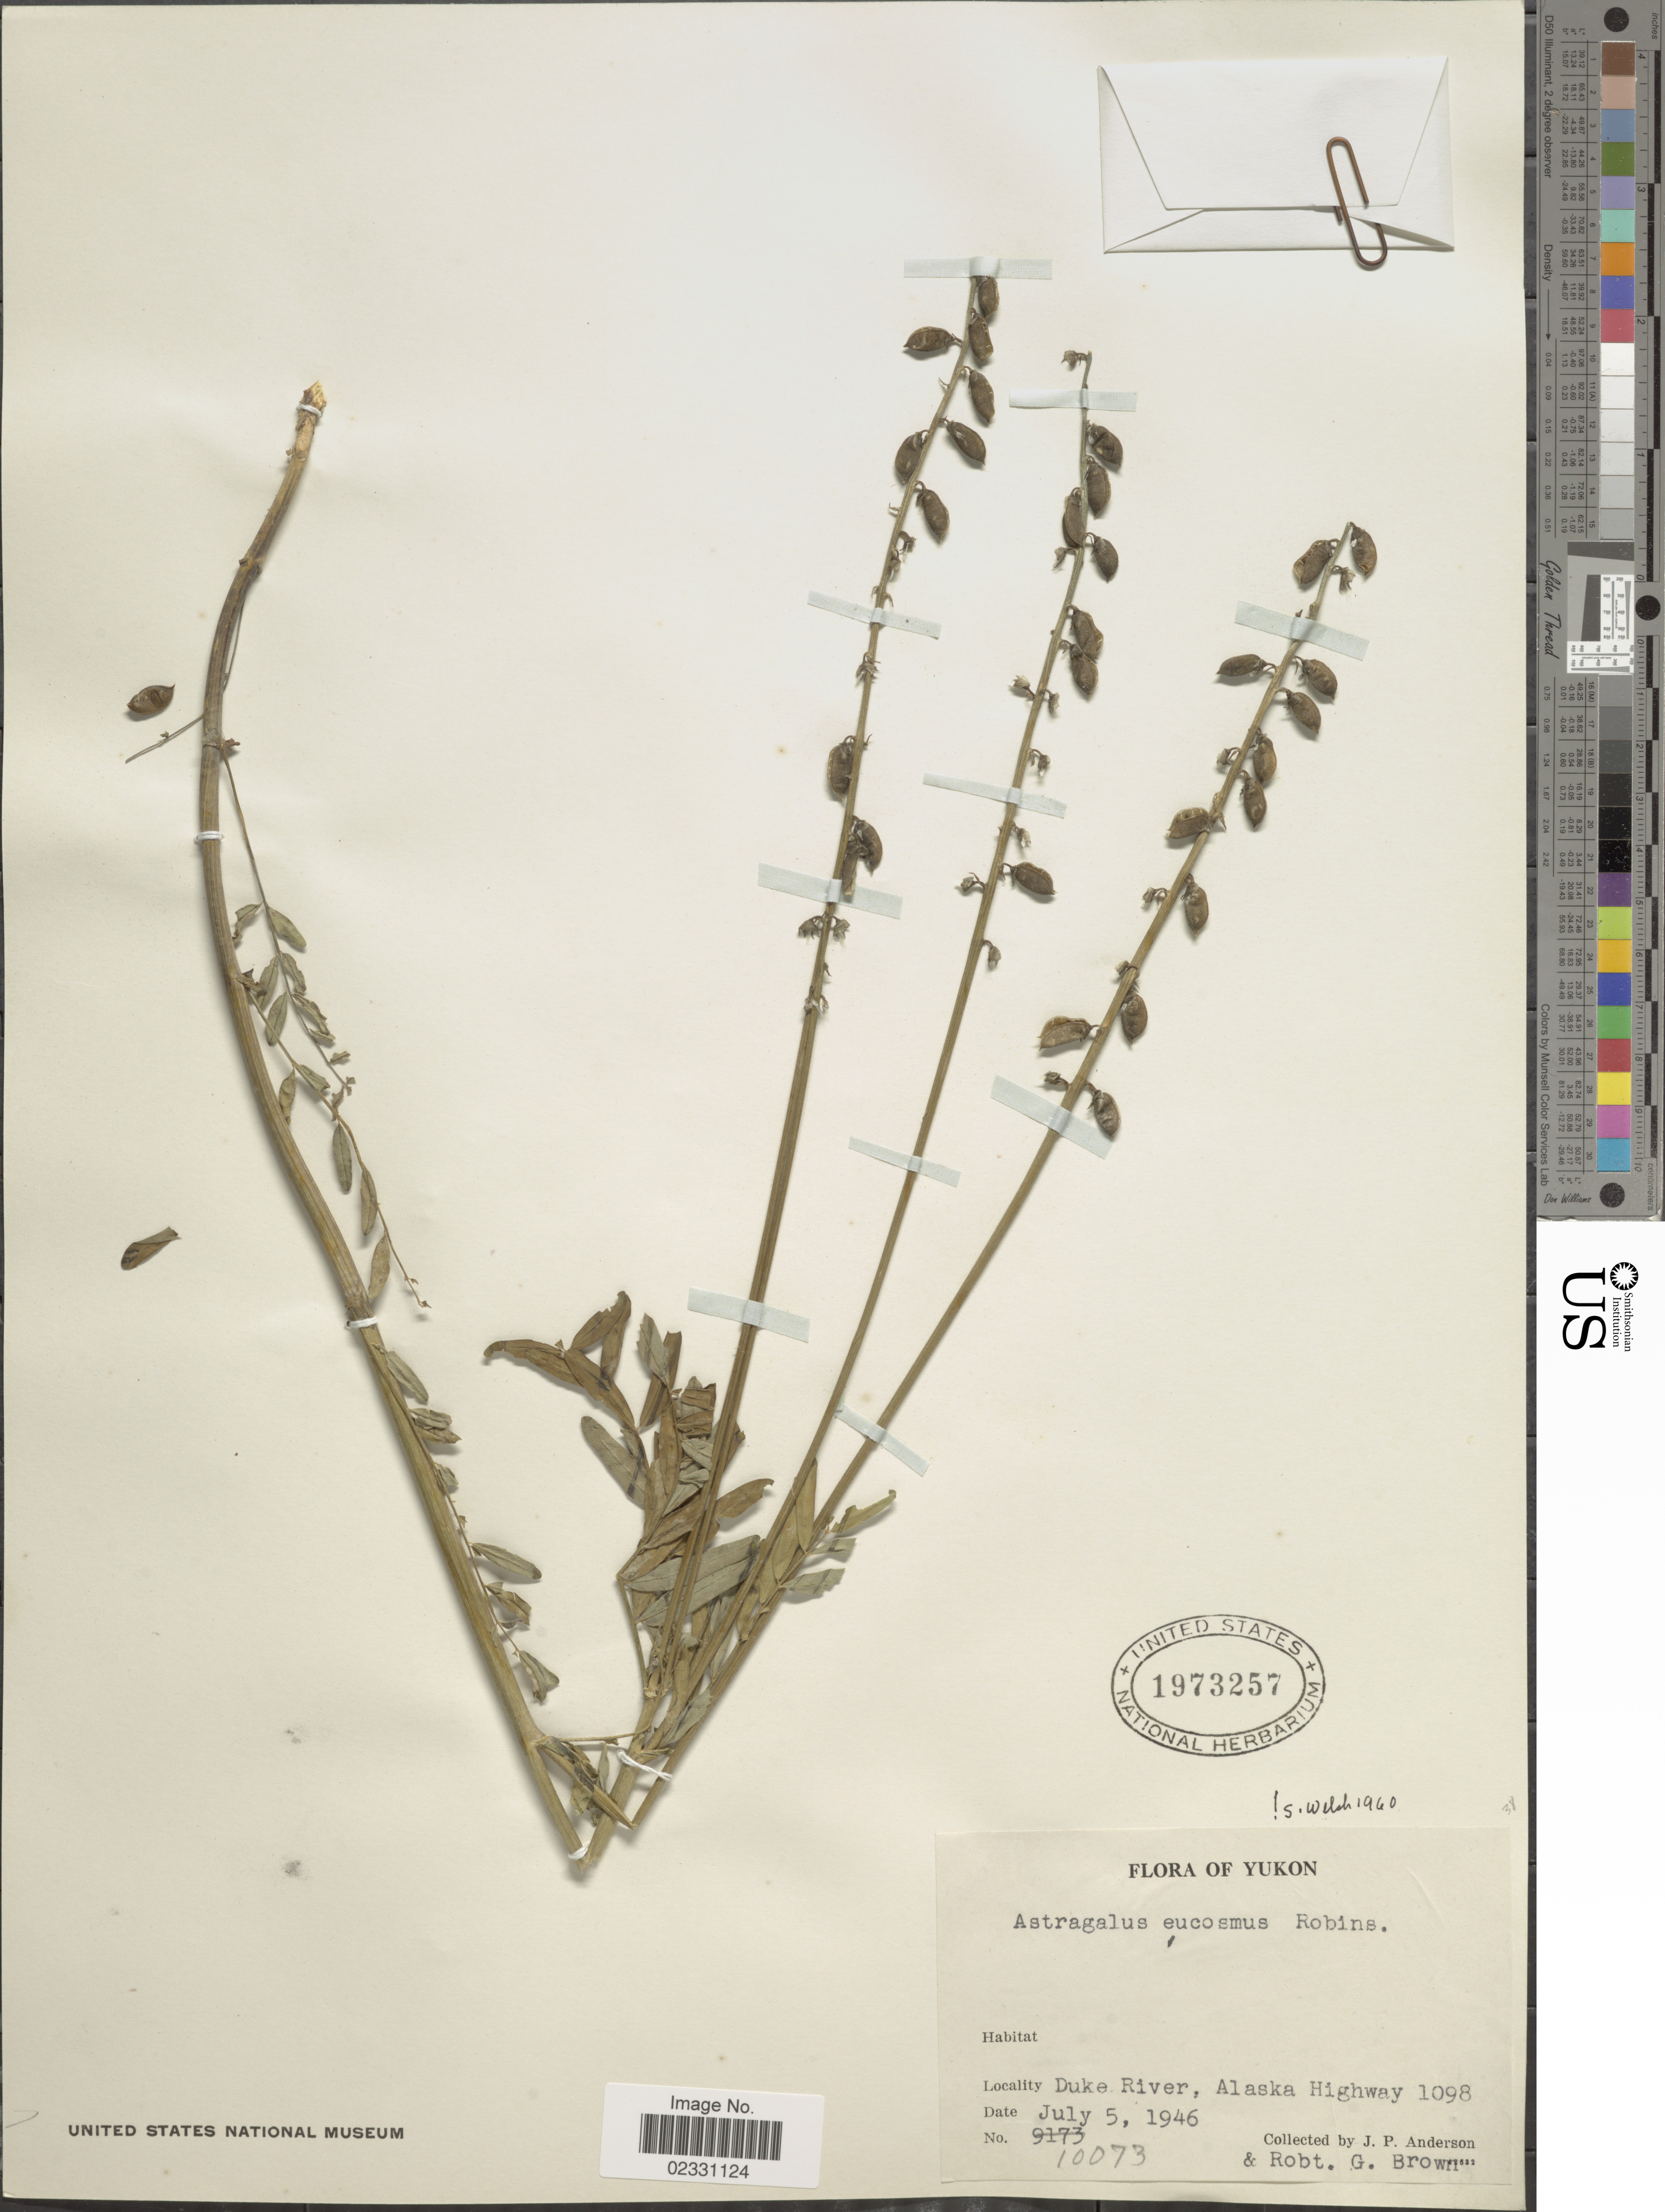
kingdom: Plantae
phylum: Tracheophyta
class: Magnoliopsida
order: Fabales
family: Fabaceae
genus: Astragalus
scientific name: Astragalus eucosmus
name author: B.L. Rob.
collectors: J. P. Anderson & W. T. Aiton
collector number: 10073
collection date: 1946-07-05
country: Canada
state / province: Yukon Territory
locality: Yukon. Duke River, Alaska Highway 1098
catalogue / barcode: US 1973257